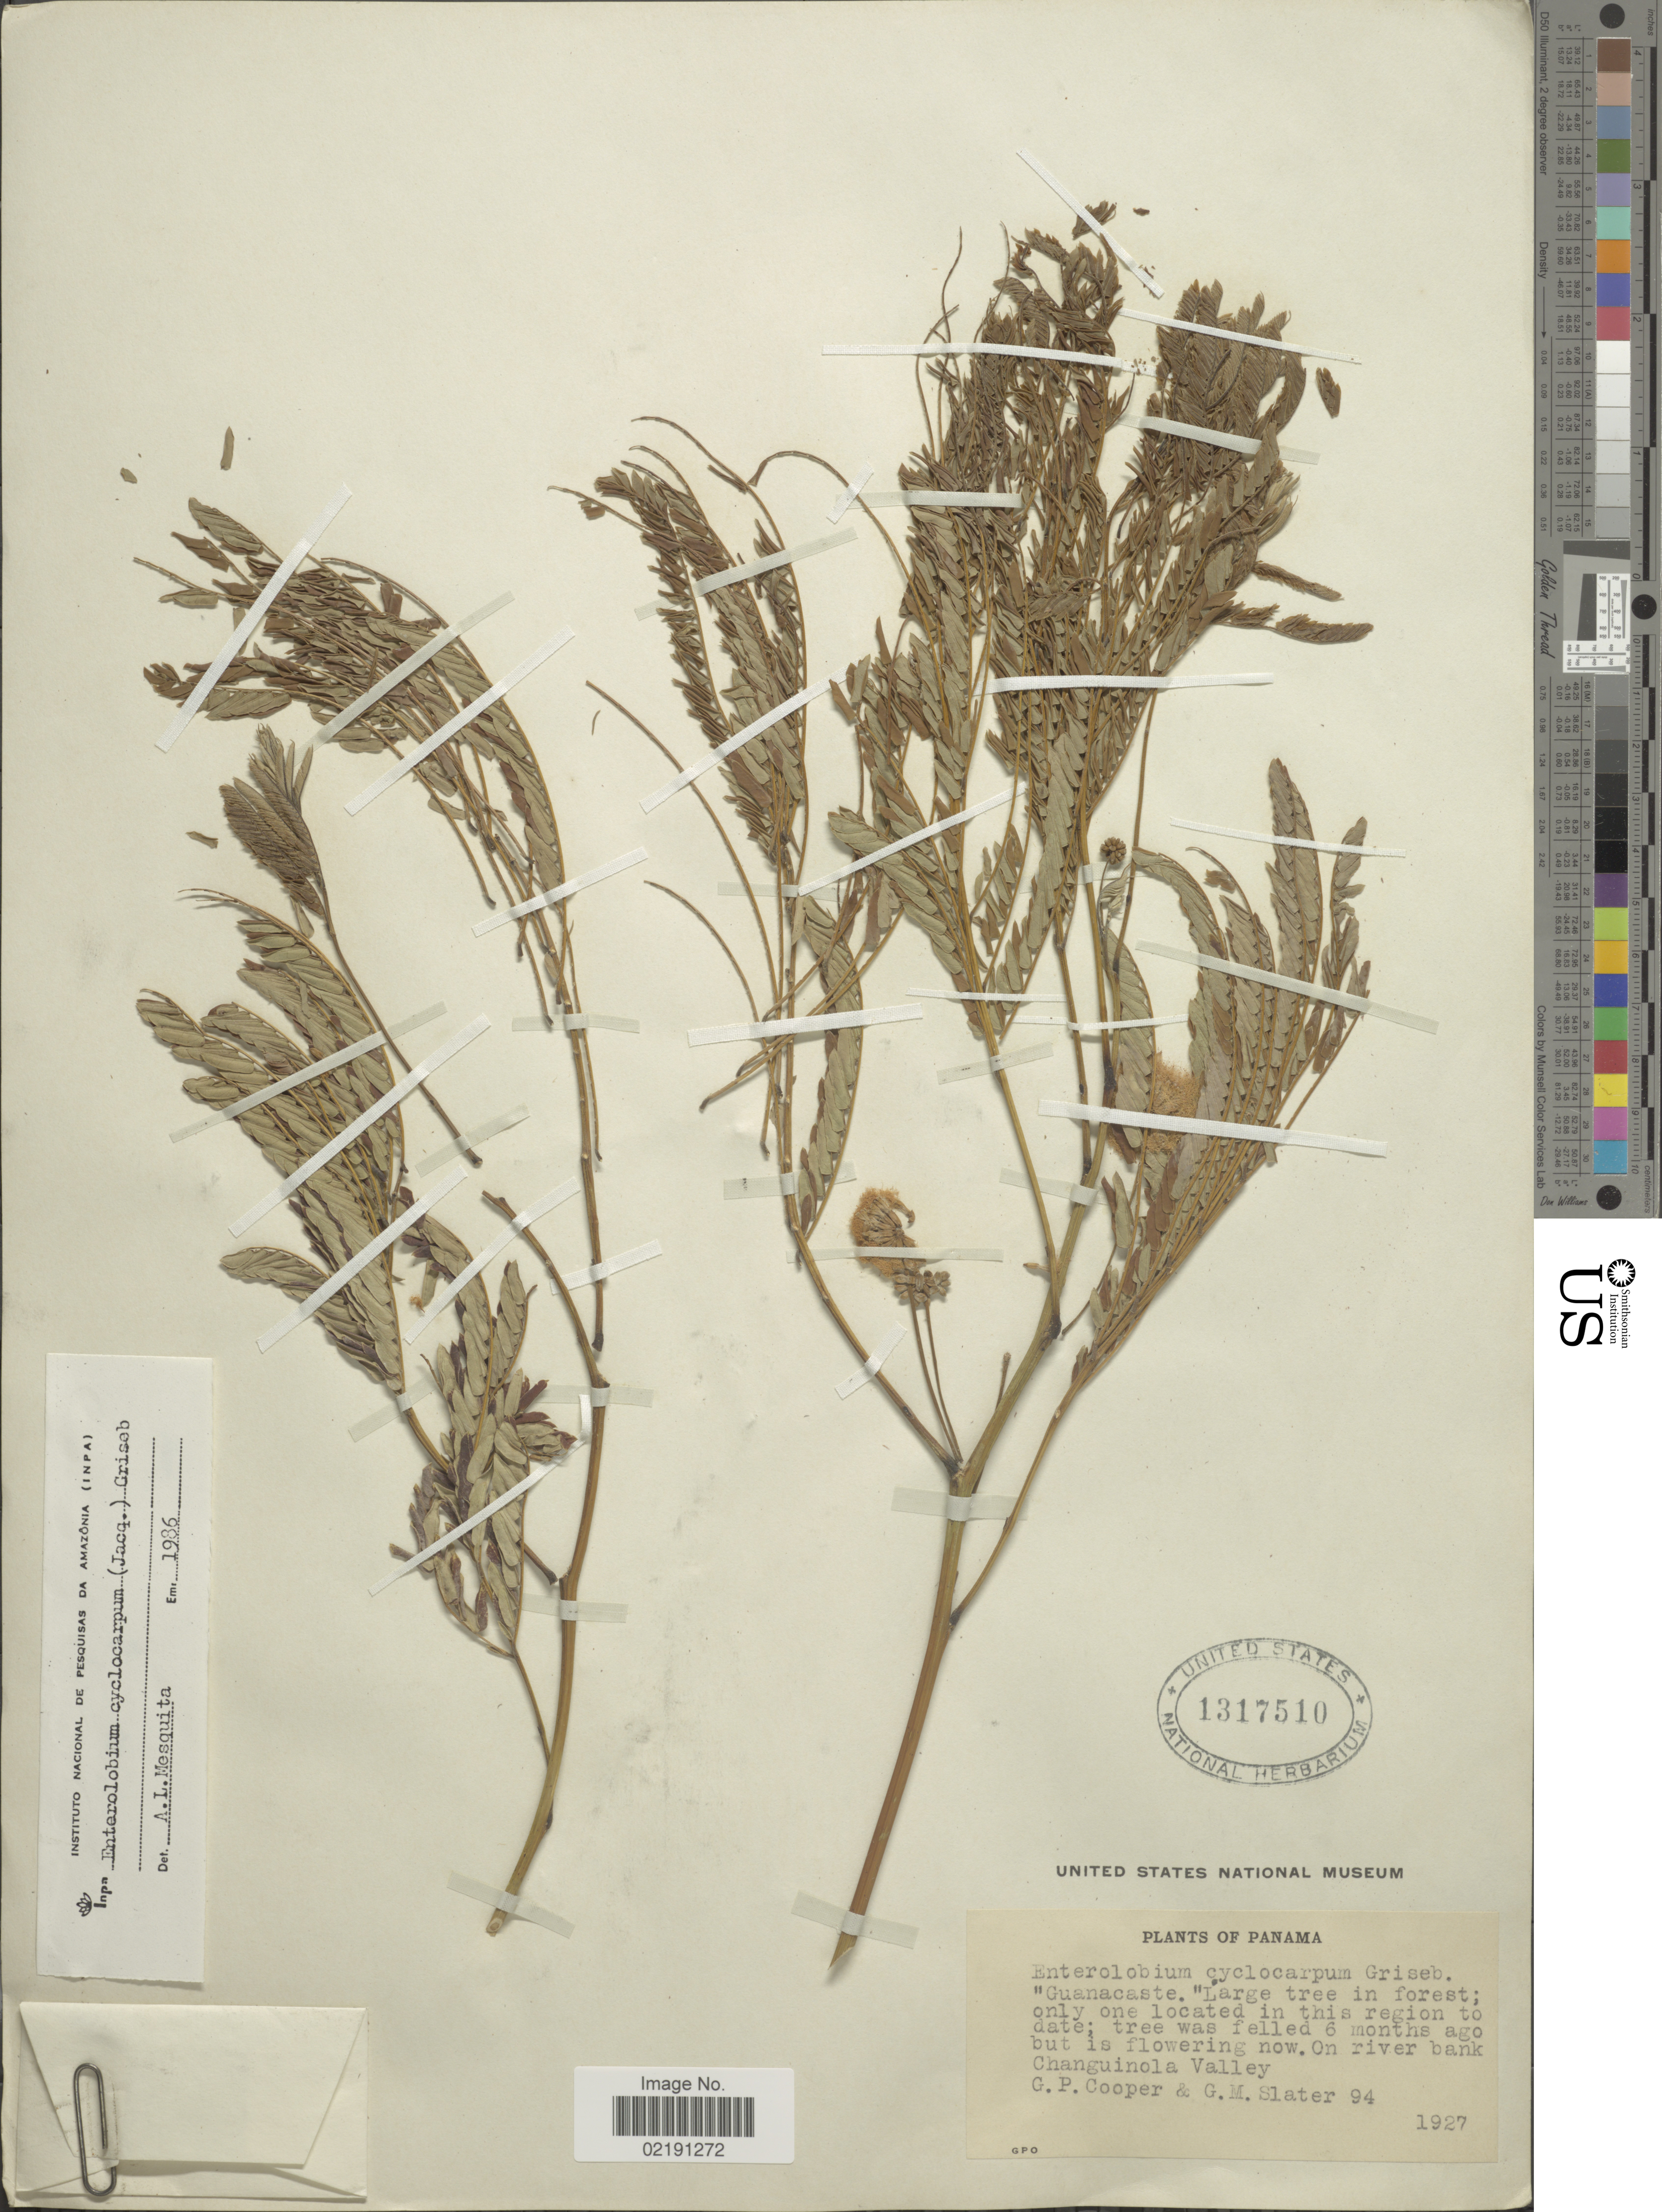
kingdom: Plantae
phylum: Tracheophyta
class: Magnoliopsida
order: Fabales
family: Fabaceae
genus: Enterolobium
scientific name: Enterolobium cyclocarpum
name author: (Jacq.) Griseb.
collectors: G. Cooper & G. Slater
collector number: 94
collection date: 1927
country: Panama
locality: On river bank Changuinola Valley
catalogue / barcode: US 1317510